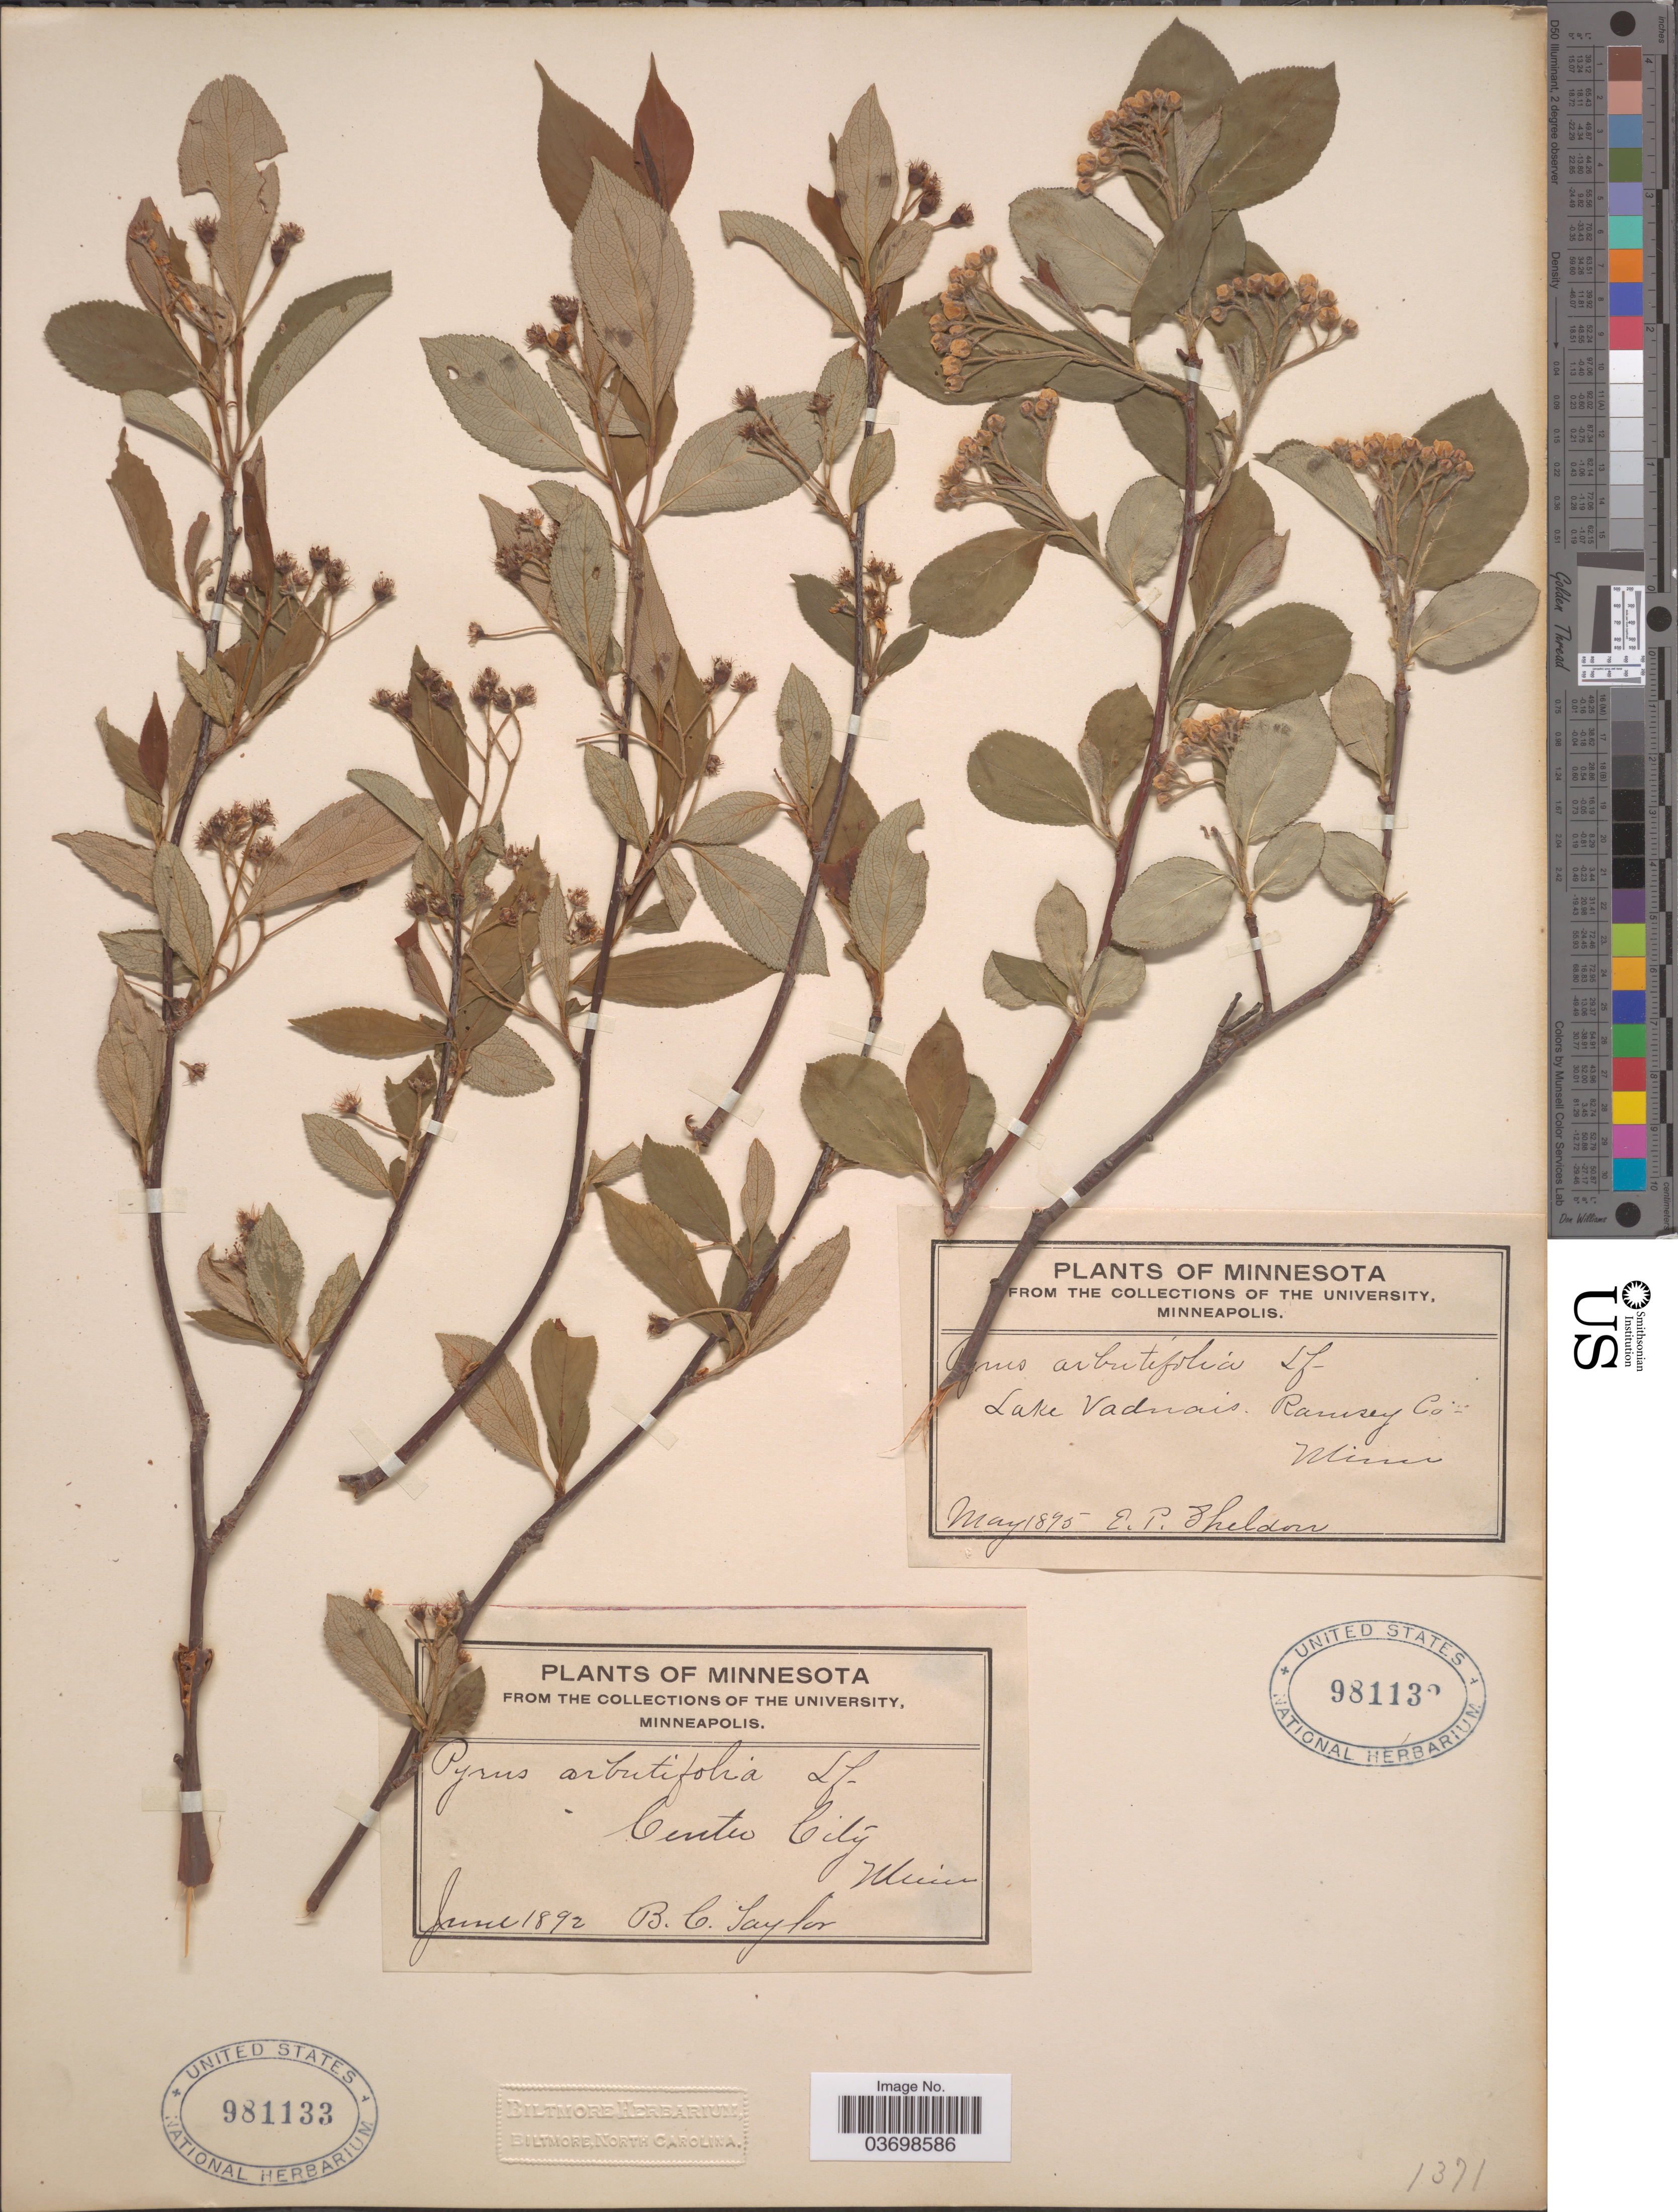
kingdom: Plantae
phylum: Tracheophyta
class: Magnoliopsida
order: Rosales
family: Rosaceae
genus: Aronia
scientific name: Aronia x prunifolia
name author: (Marshall) Rehder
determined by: Strong, M. T., (US), Smithsonian Institution - National Museum of Natural History (UNITED STATES)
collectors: E. P. Sheldon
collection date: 1895-05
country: United States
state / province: Minnesota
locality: Lake Vadnais. Ramsey Co.